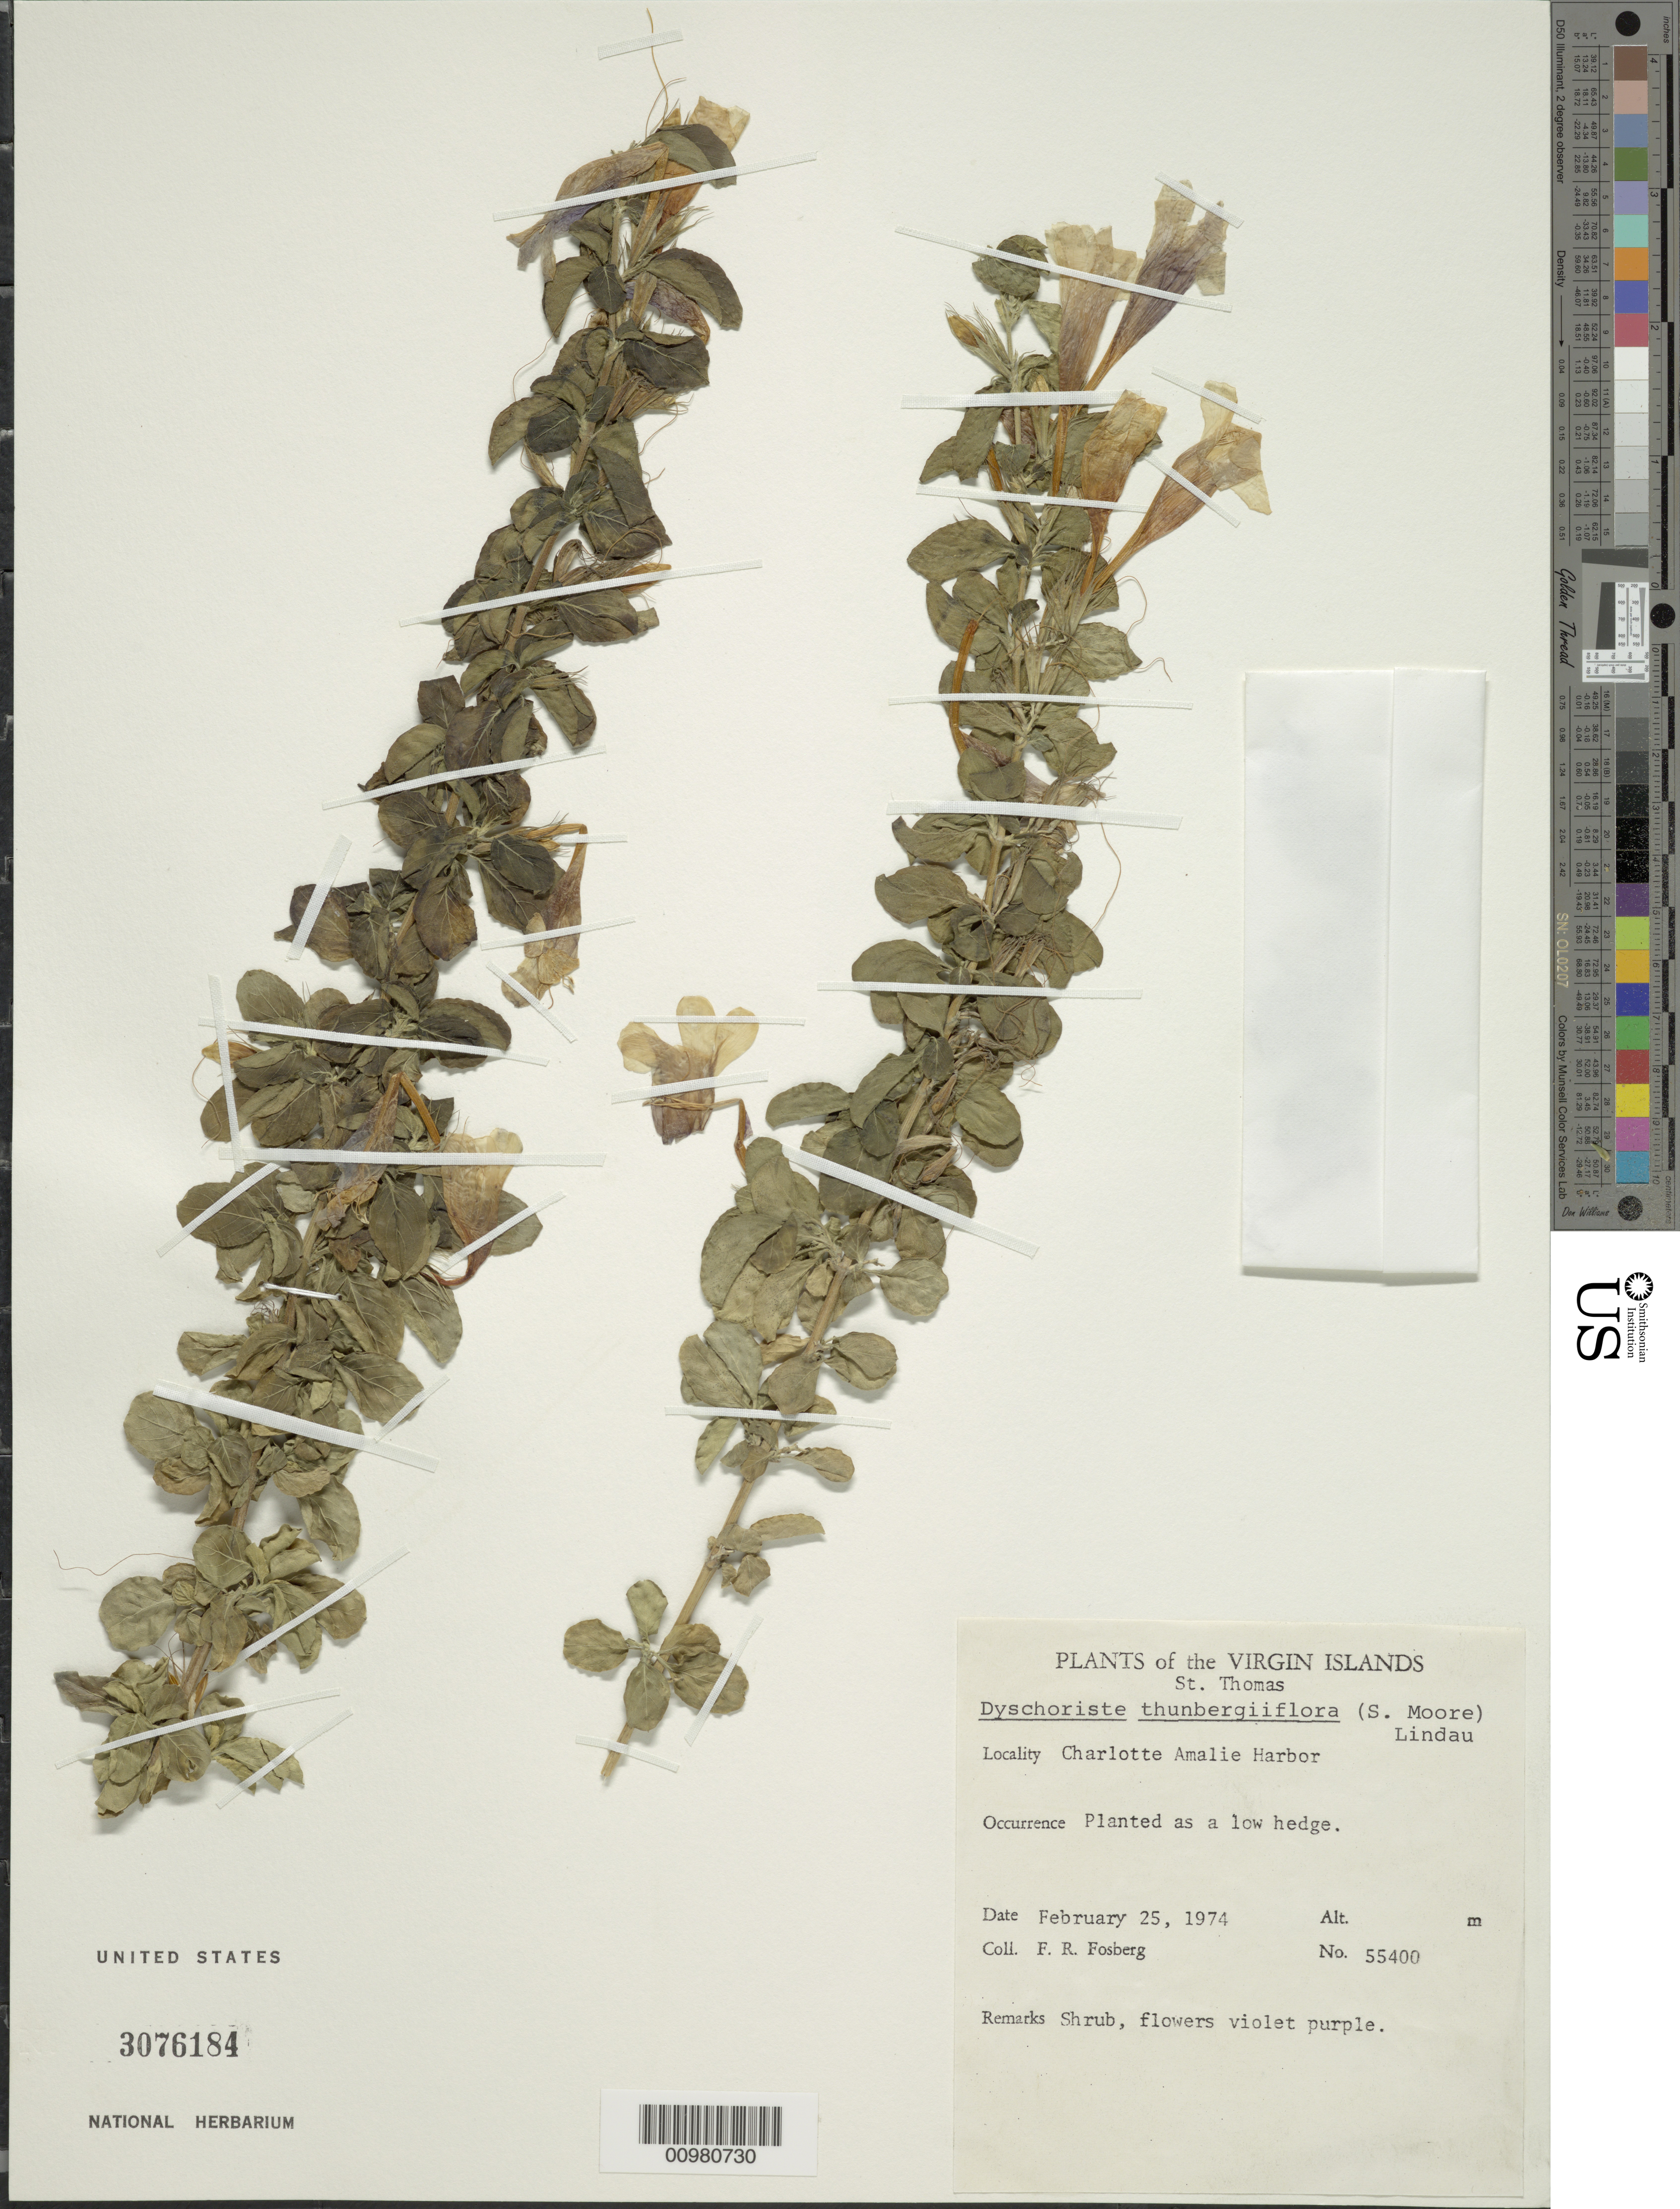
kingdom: Plantae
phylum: Tracheophyta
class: Magnoliopsida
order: Lamiales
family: Acanthaceae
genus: Dyschoriste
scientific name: Dyschoriste thunbergiiflora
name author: (S. Moore) Lindau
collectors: F. R. Fosberg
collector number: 55400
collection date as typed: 25 Feb 1974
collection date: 1974-02-25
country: U.S. Virgin Islands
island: St. Thomas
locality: Charlotte Amalie Harbor.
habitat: Planted as a low hedge.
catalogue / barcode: US 3076184